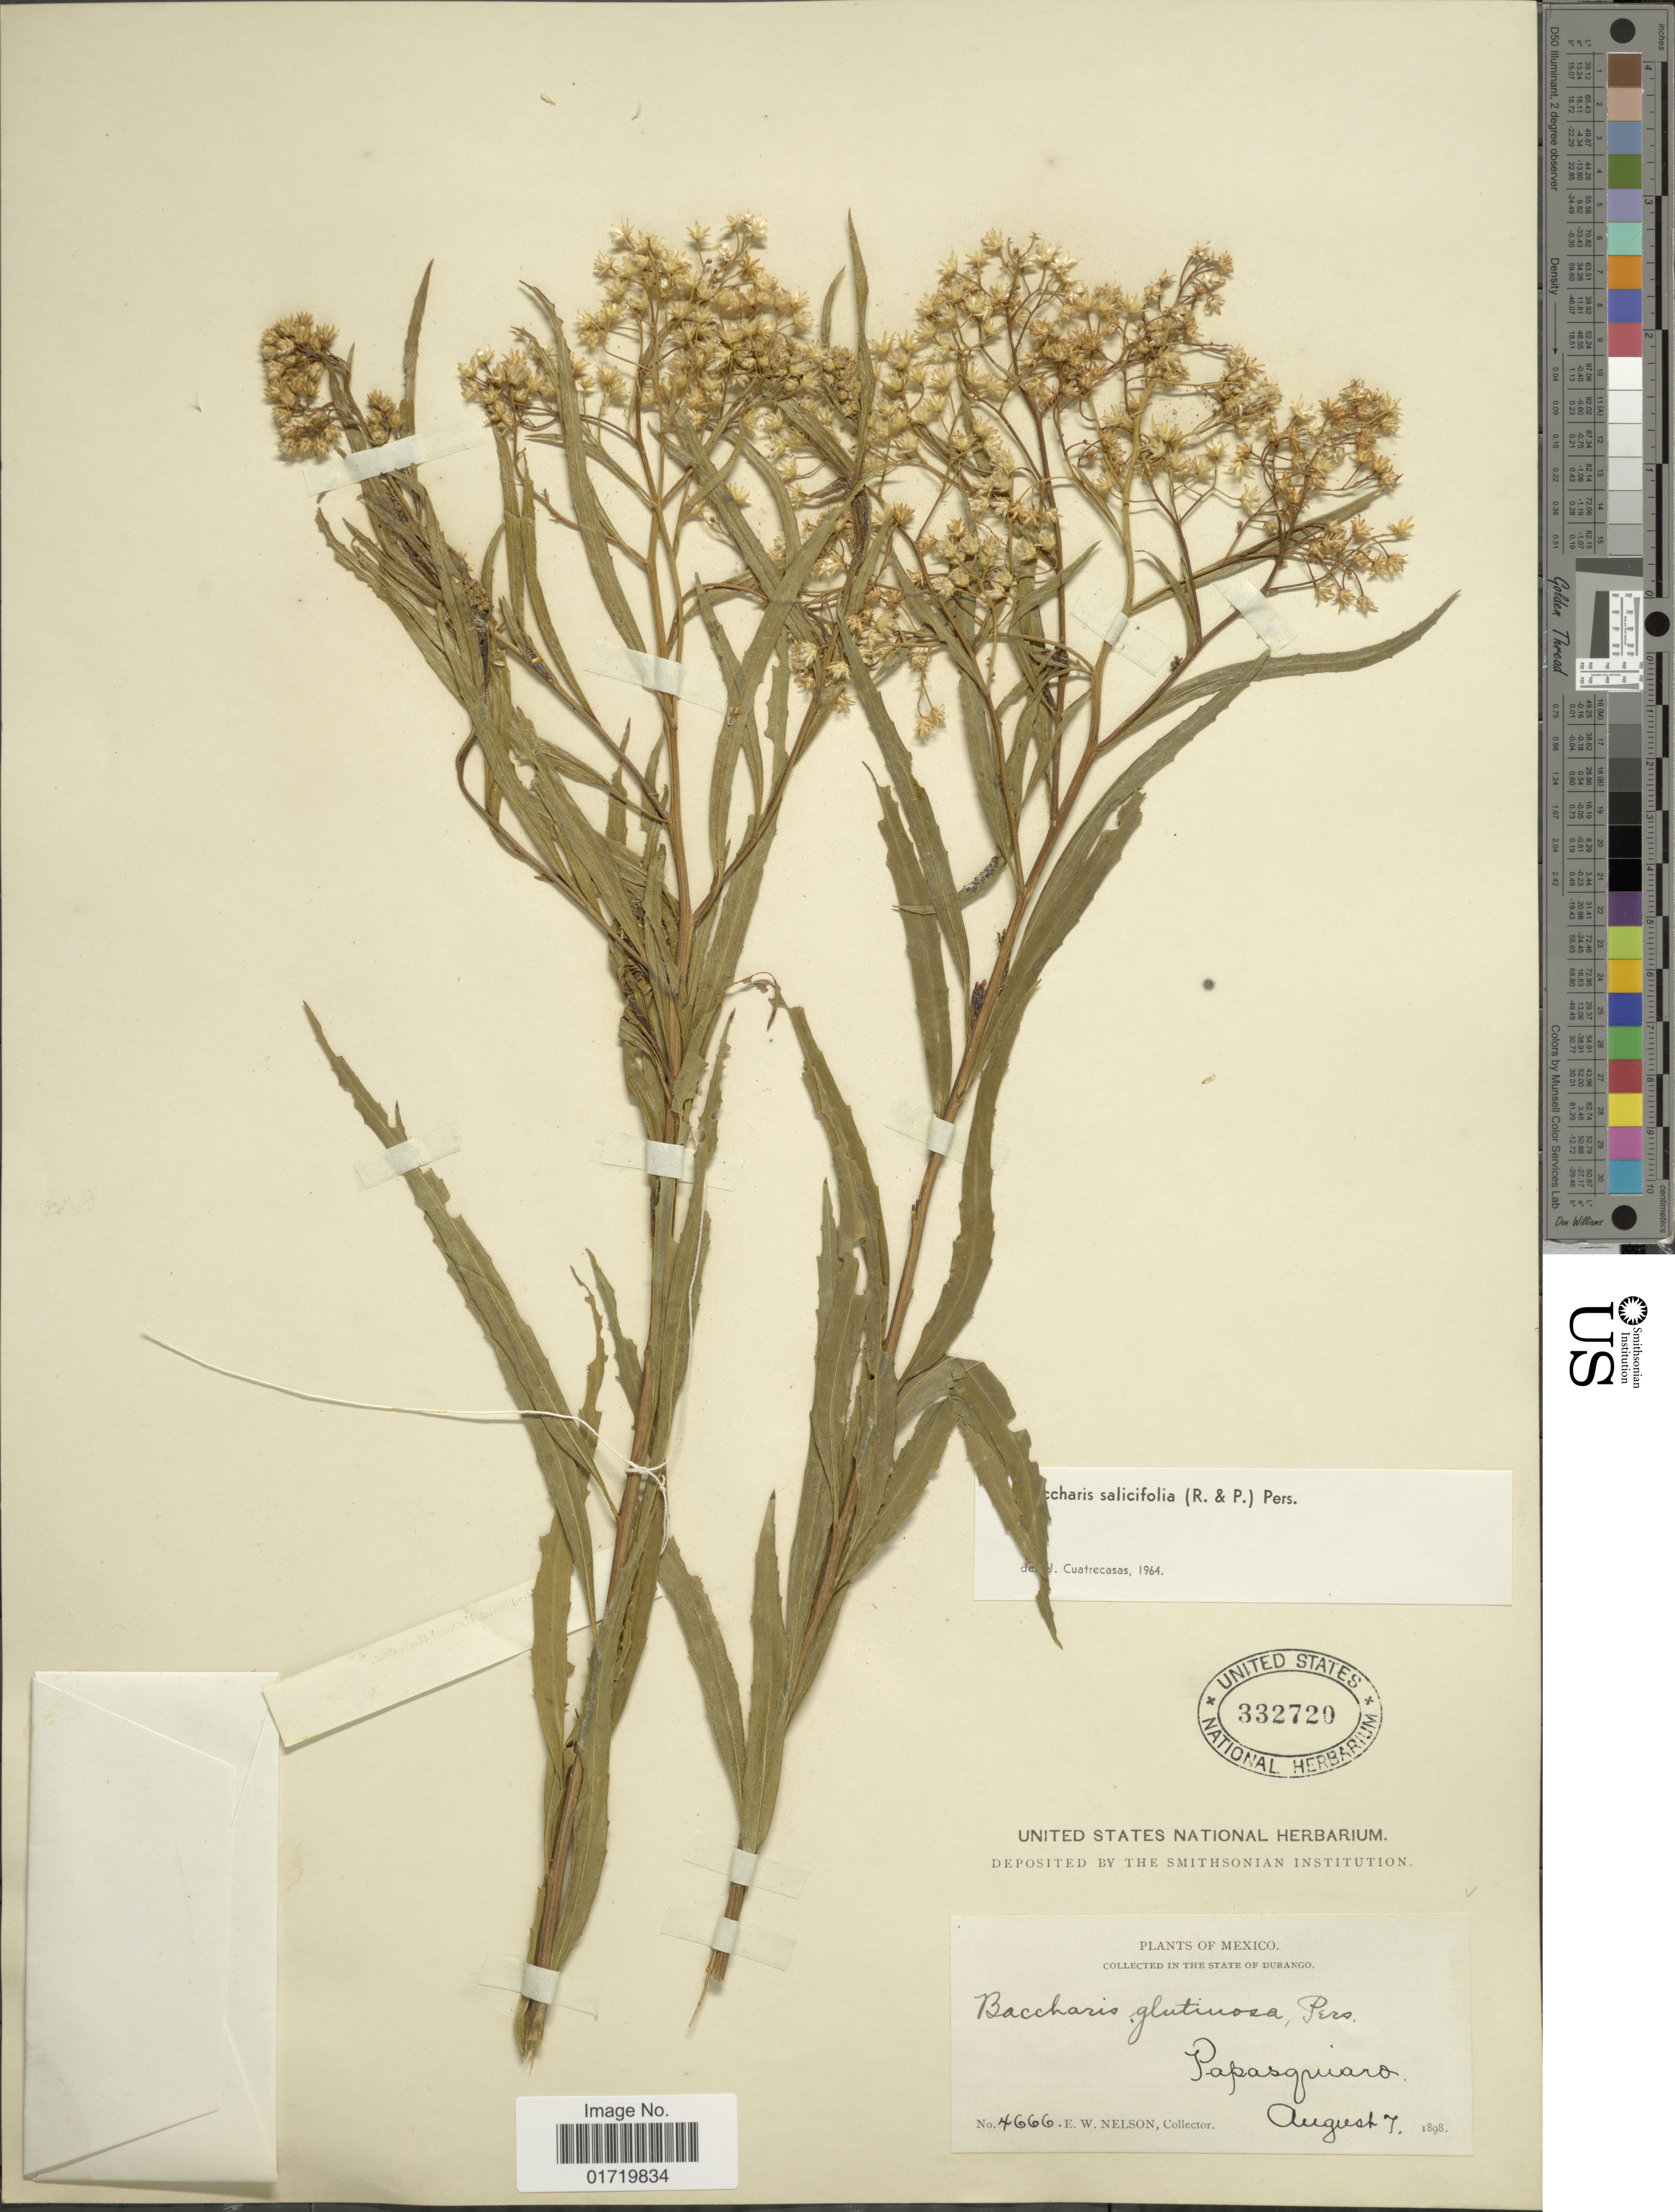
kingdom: Plantae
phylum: Tracheophyta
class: Magnoliopsida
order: Asterales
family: Asteraceae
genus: Baccharis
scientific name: Baccharis salicifolia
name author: (Ruiz & Pav.) Pers.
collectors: E. W. Nelson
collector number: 4666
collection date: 1898-08-07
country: Mexico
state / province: Durango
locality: Papasquiaro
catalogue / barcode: US 332720